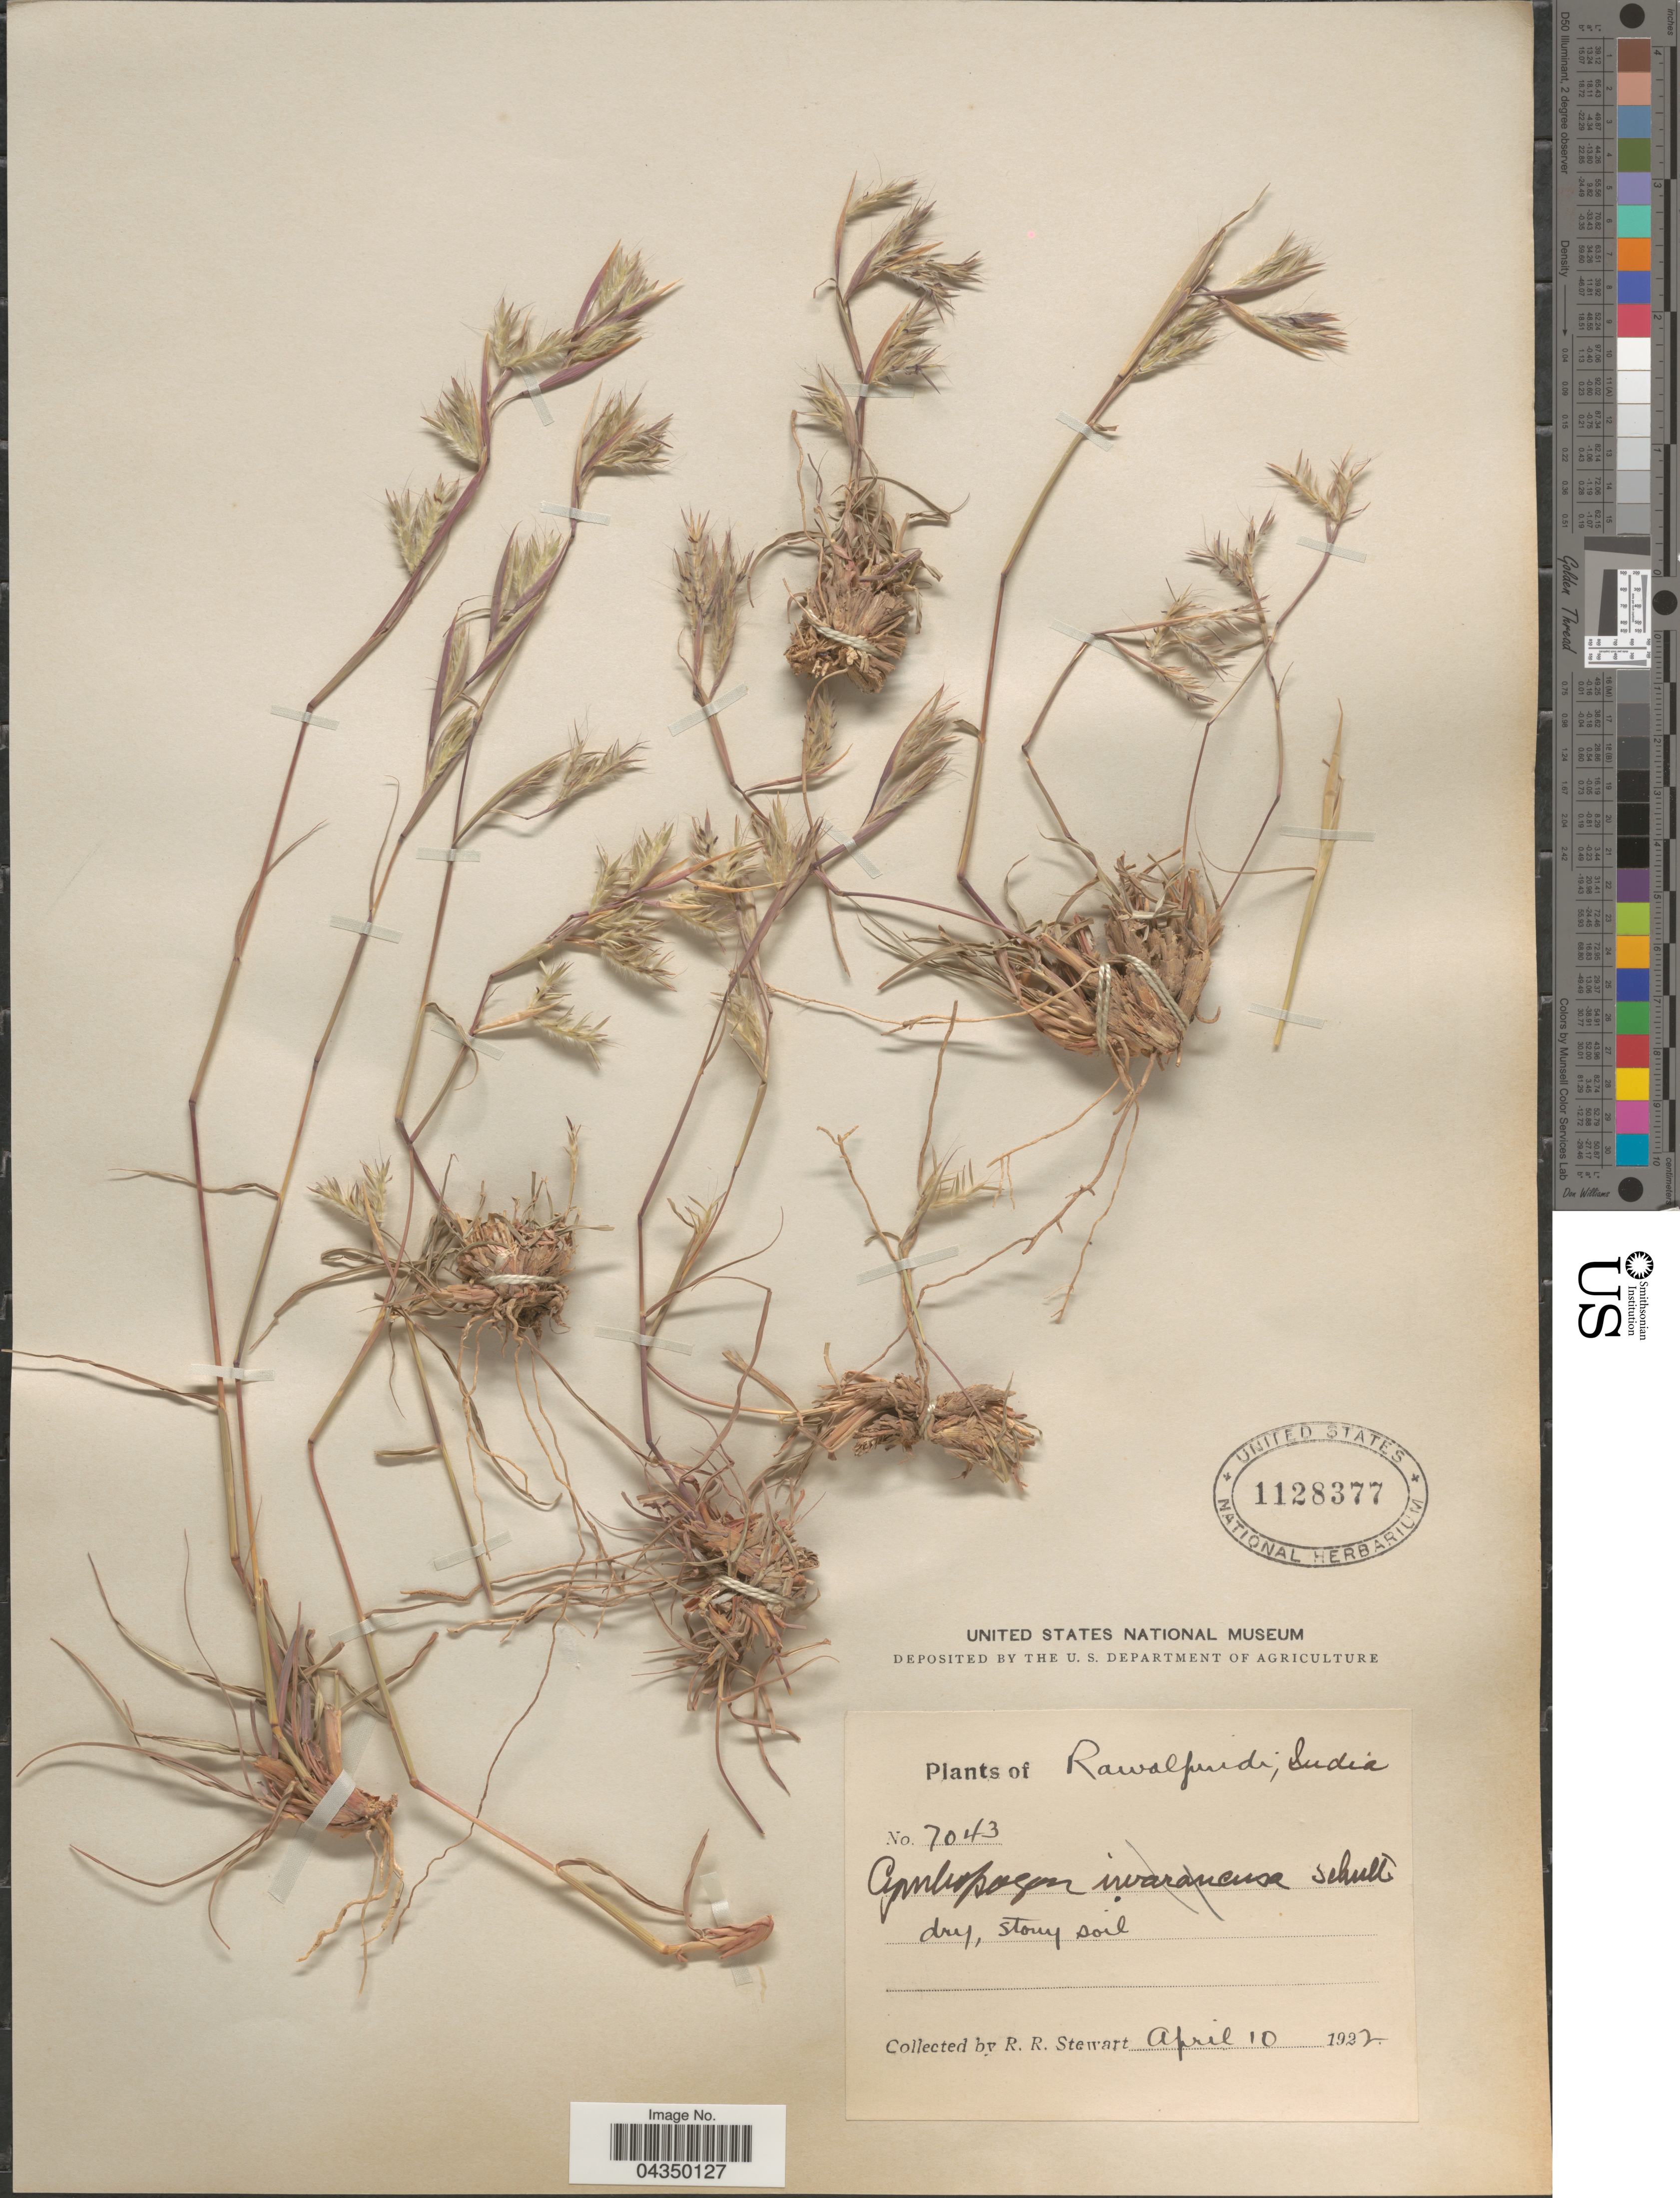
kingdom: Plantae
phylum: Tracheophyta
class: Liliopsida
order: Poales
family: Poaceae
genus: Cymbopogon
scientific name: Cymbopogon schoenanthus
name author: (L.) Spreng.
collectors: R. Stewart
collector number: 7043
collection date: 1922-04-10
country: Pakistan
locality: Rawalpindi.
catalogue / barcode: US 1128377